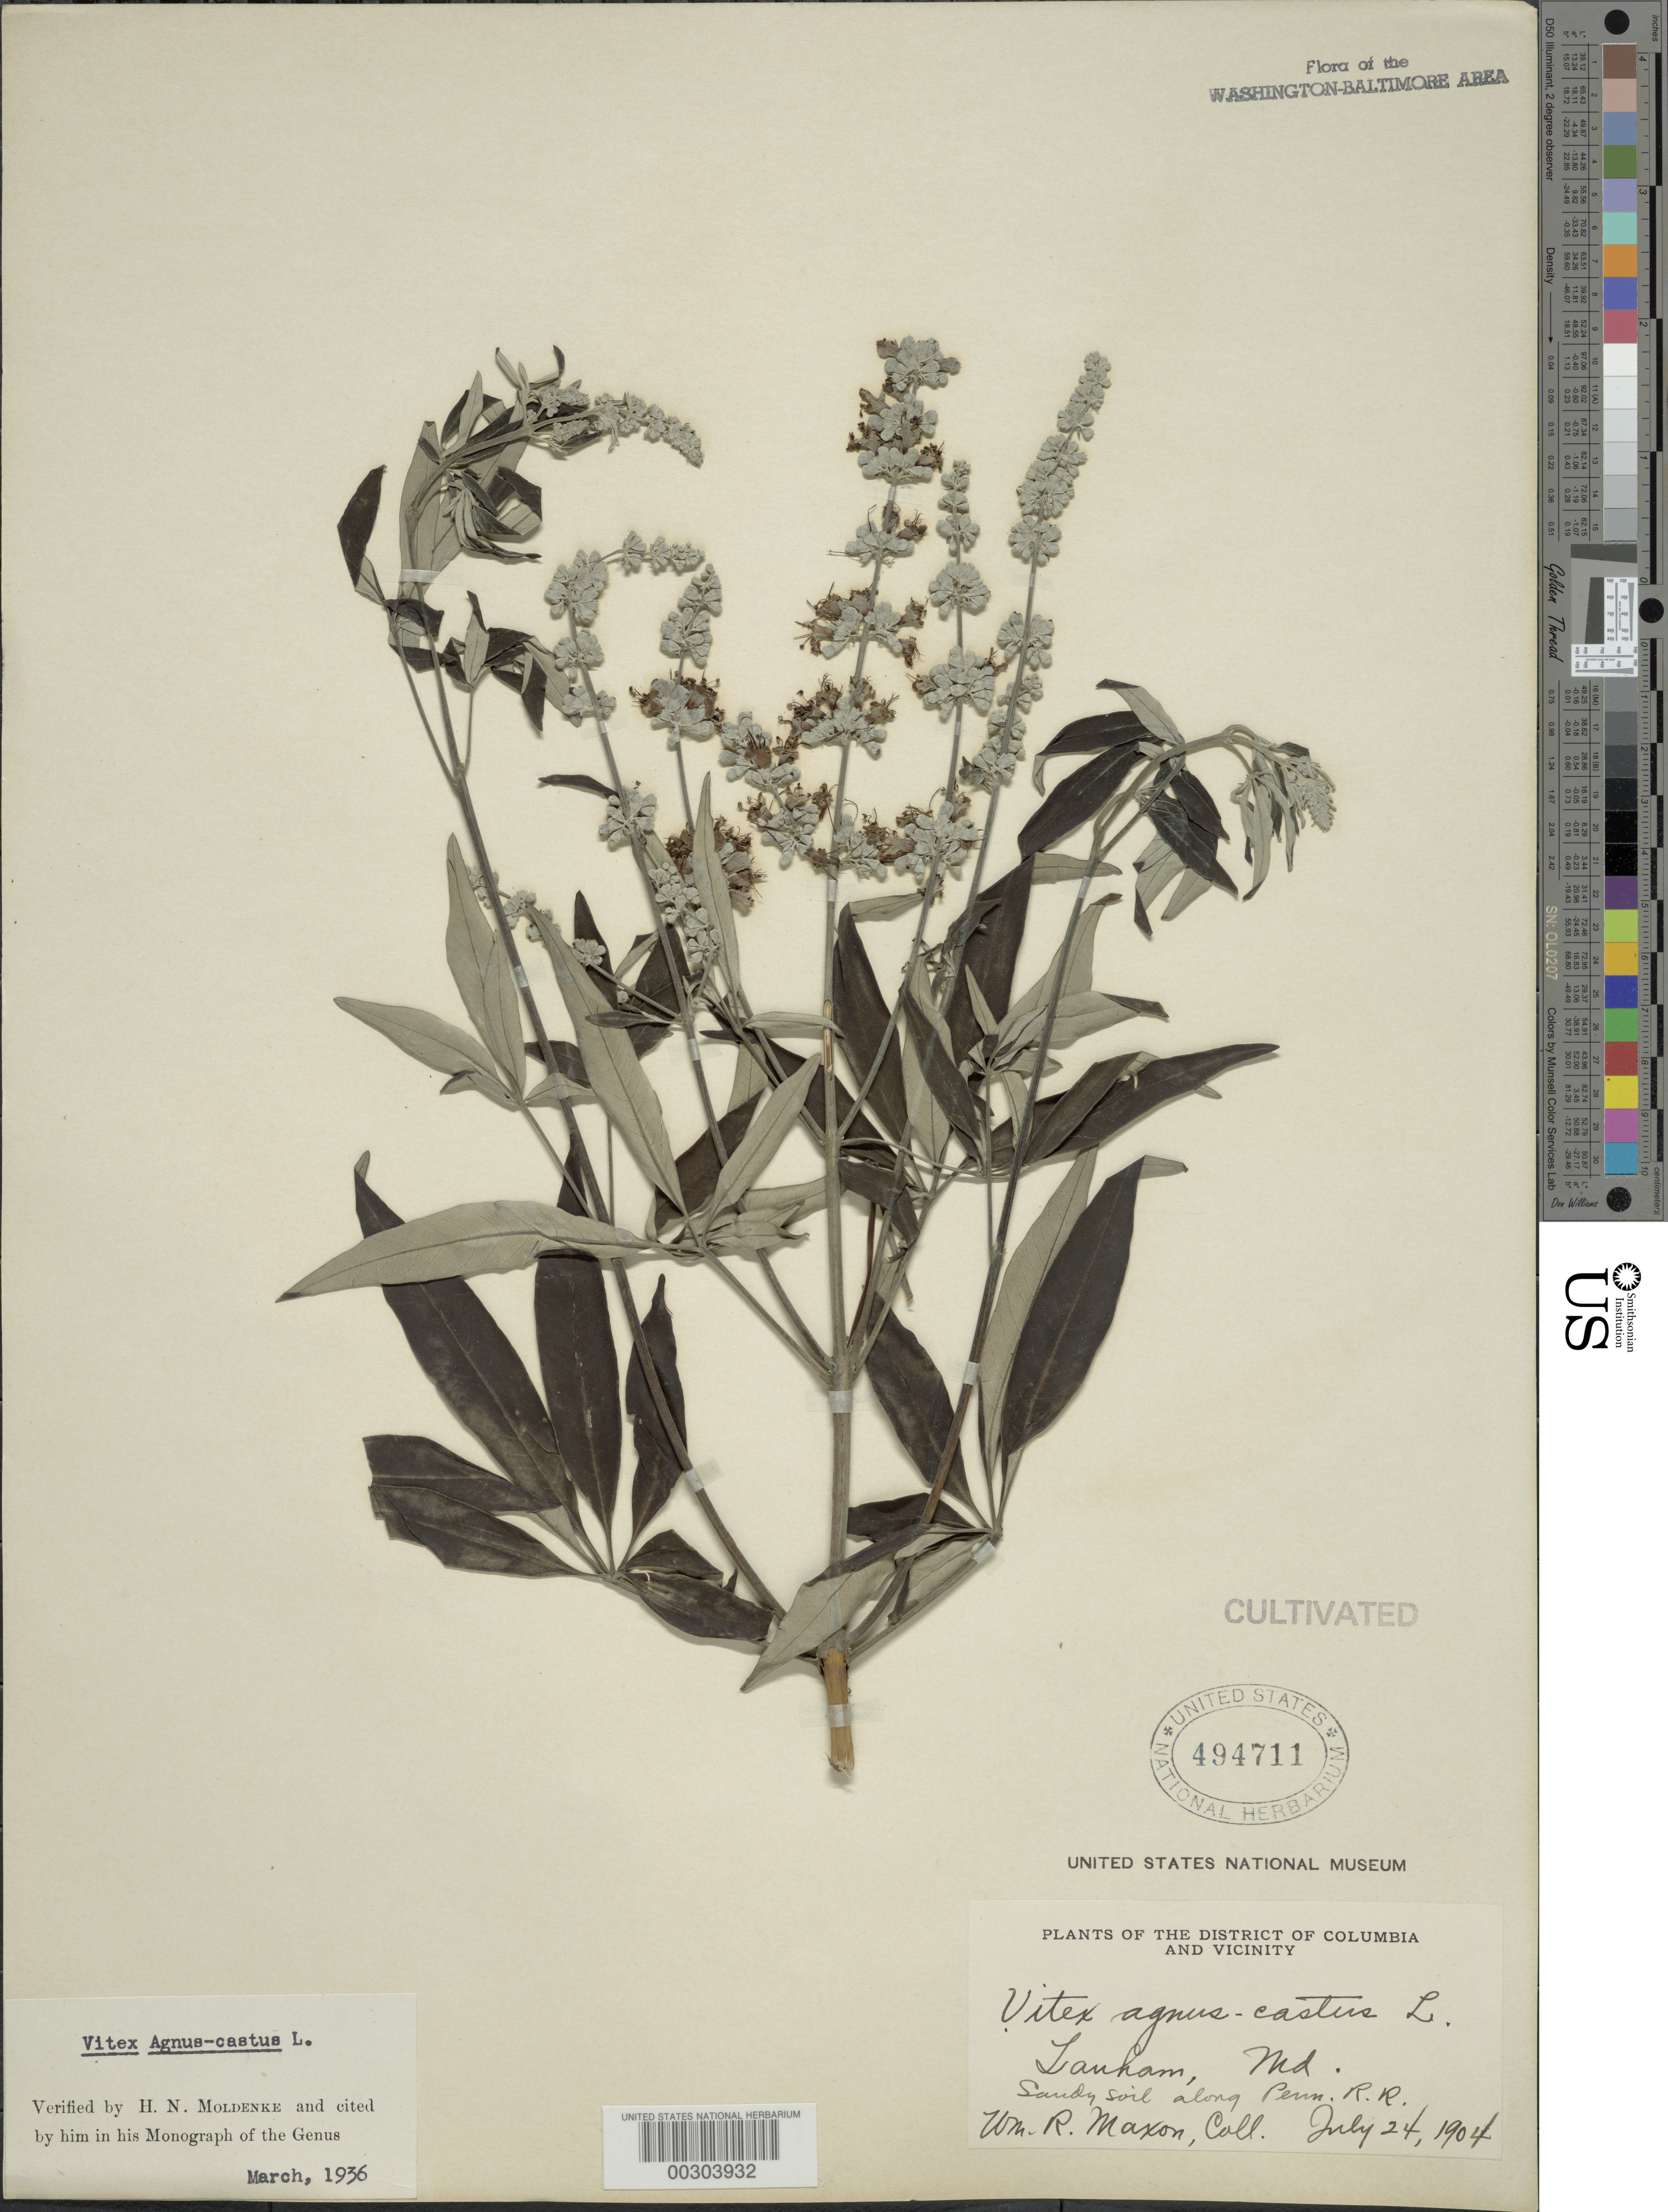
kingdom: Plantae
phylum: Tracheophyta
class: Magnoliopsida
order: Lamiales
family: Lamiaceae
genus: Vitex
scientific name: Vitex agnus-castus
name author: L.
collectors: W. R. Maxon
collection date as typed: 24 Jul 1904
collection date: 1904-07-24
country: United States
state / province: Maryland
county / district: Prince George's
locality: Lanham, along Penn R.R.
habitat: Sandy soil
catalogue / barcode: US 494711